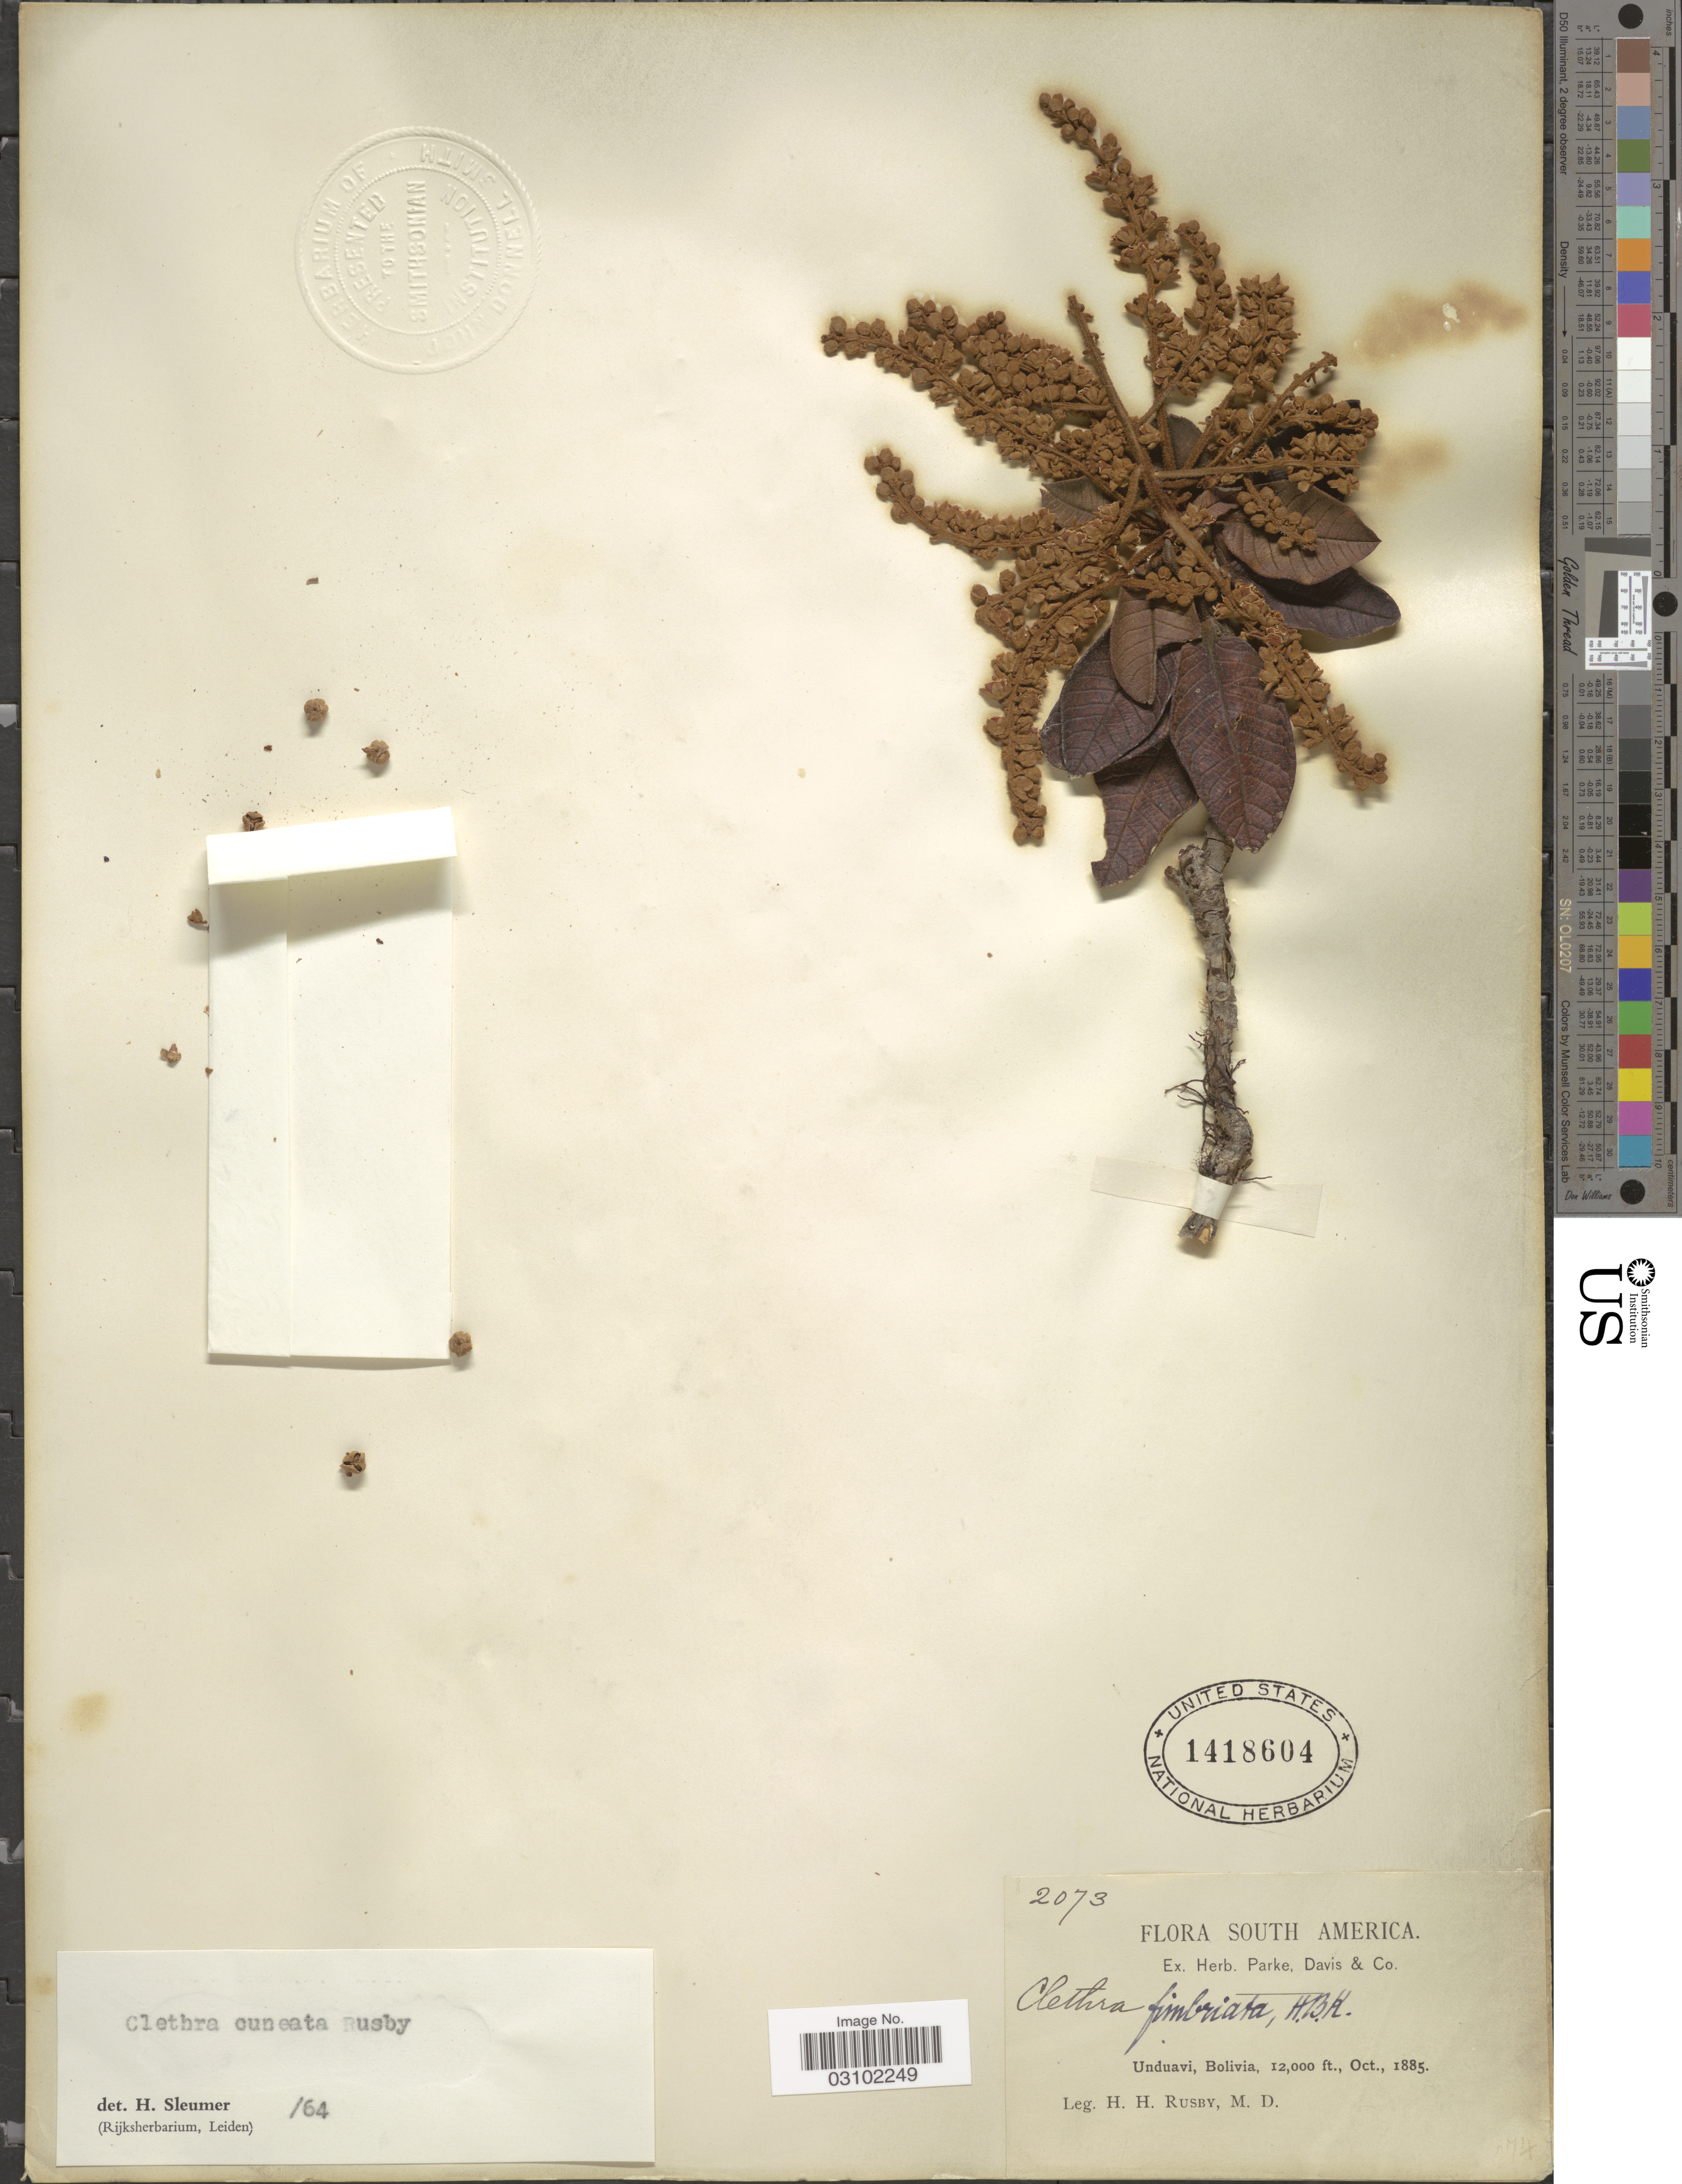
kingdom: Plantae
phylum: Tracheophyta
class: Magnoliopsida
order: Ericales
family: Clethraceae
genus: Clethra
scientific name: Clethra cuneata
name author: Rusby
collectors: H. H. Rusby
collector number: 2073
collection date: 1885-10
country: Bolivia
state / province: La Paz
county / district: Nor Yungas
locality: Unduavi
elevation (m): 3658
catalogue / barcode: US 1418604